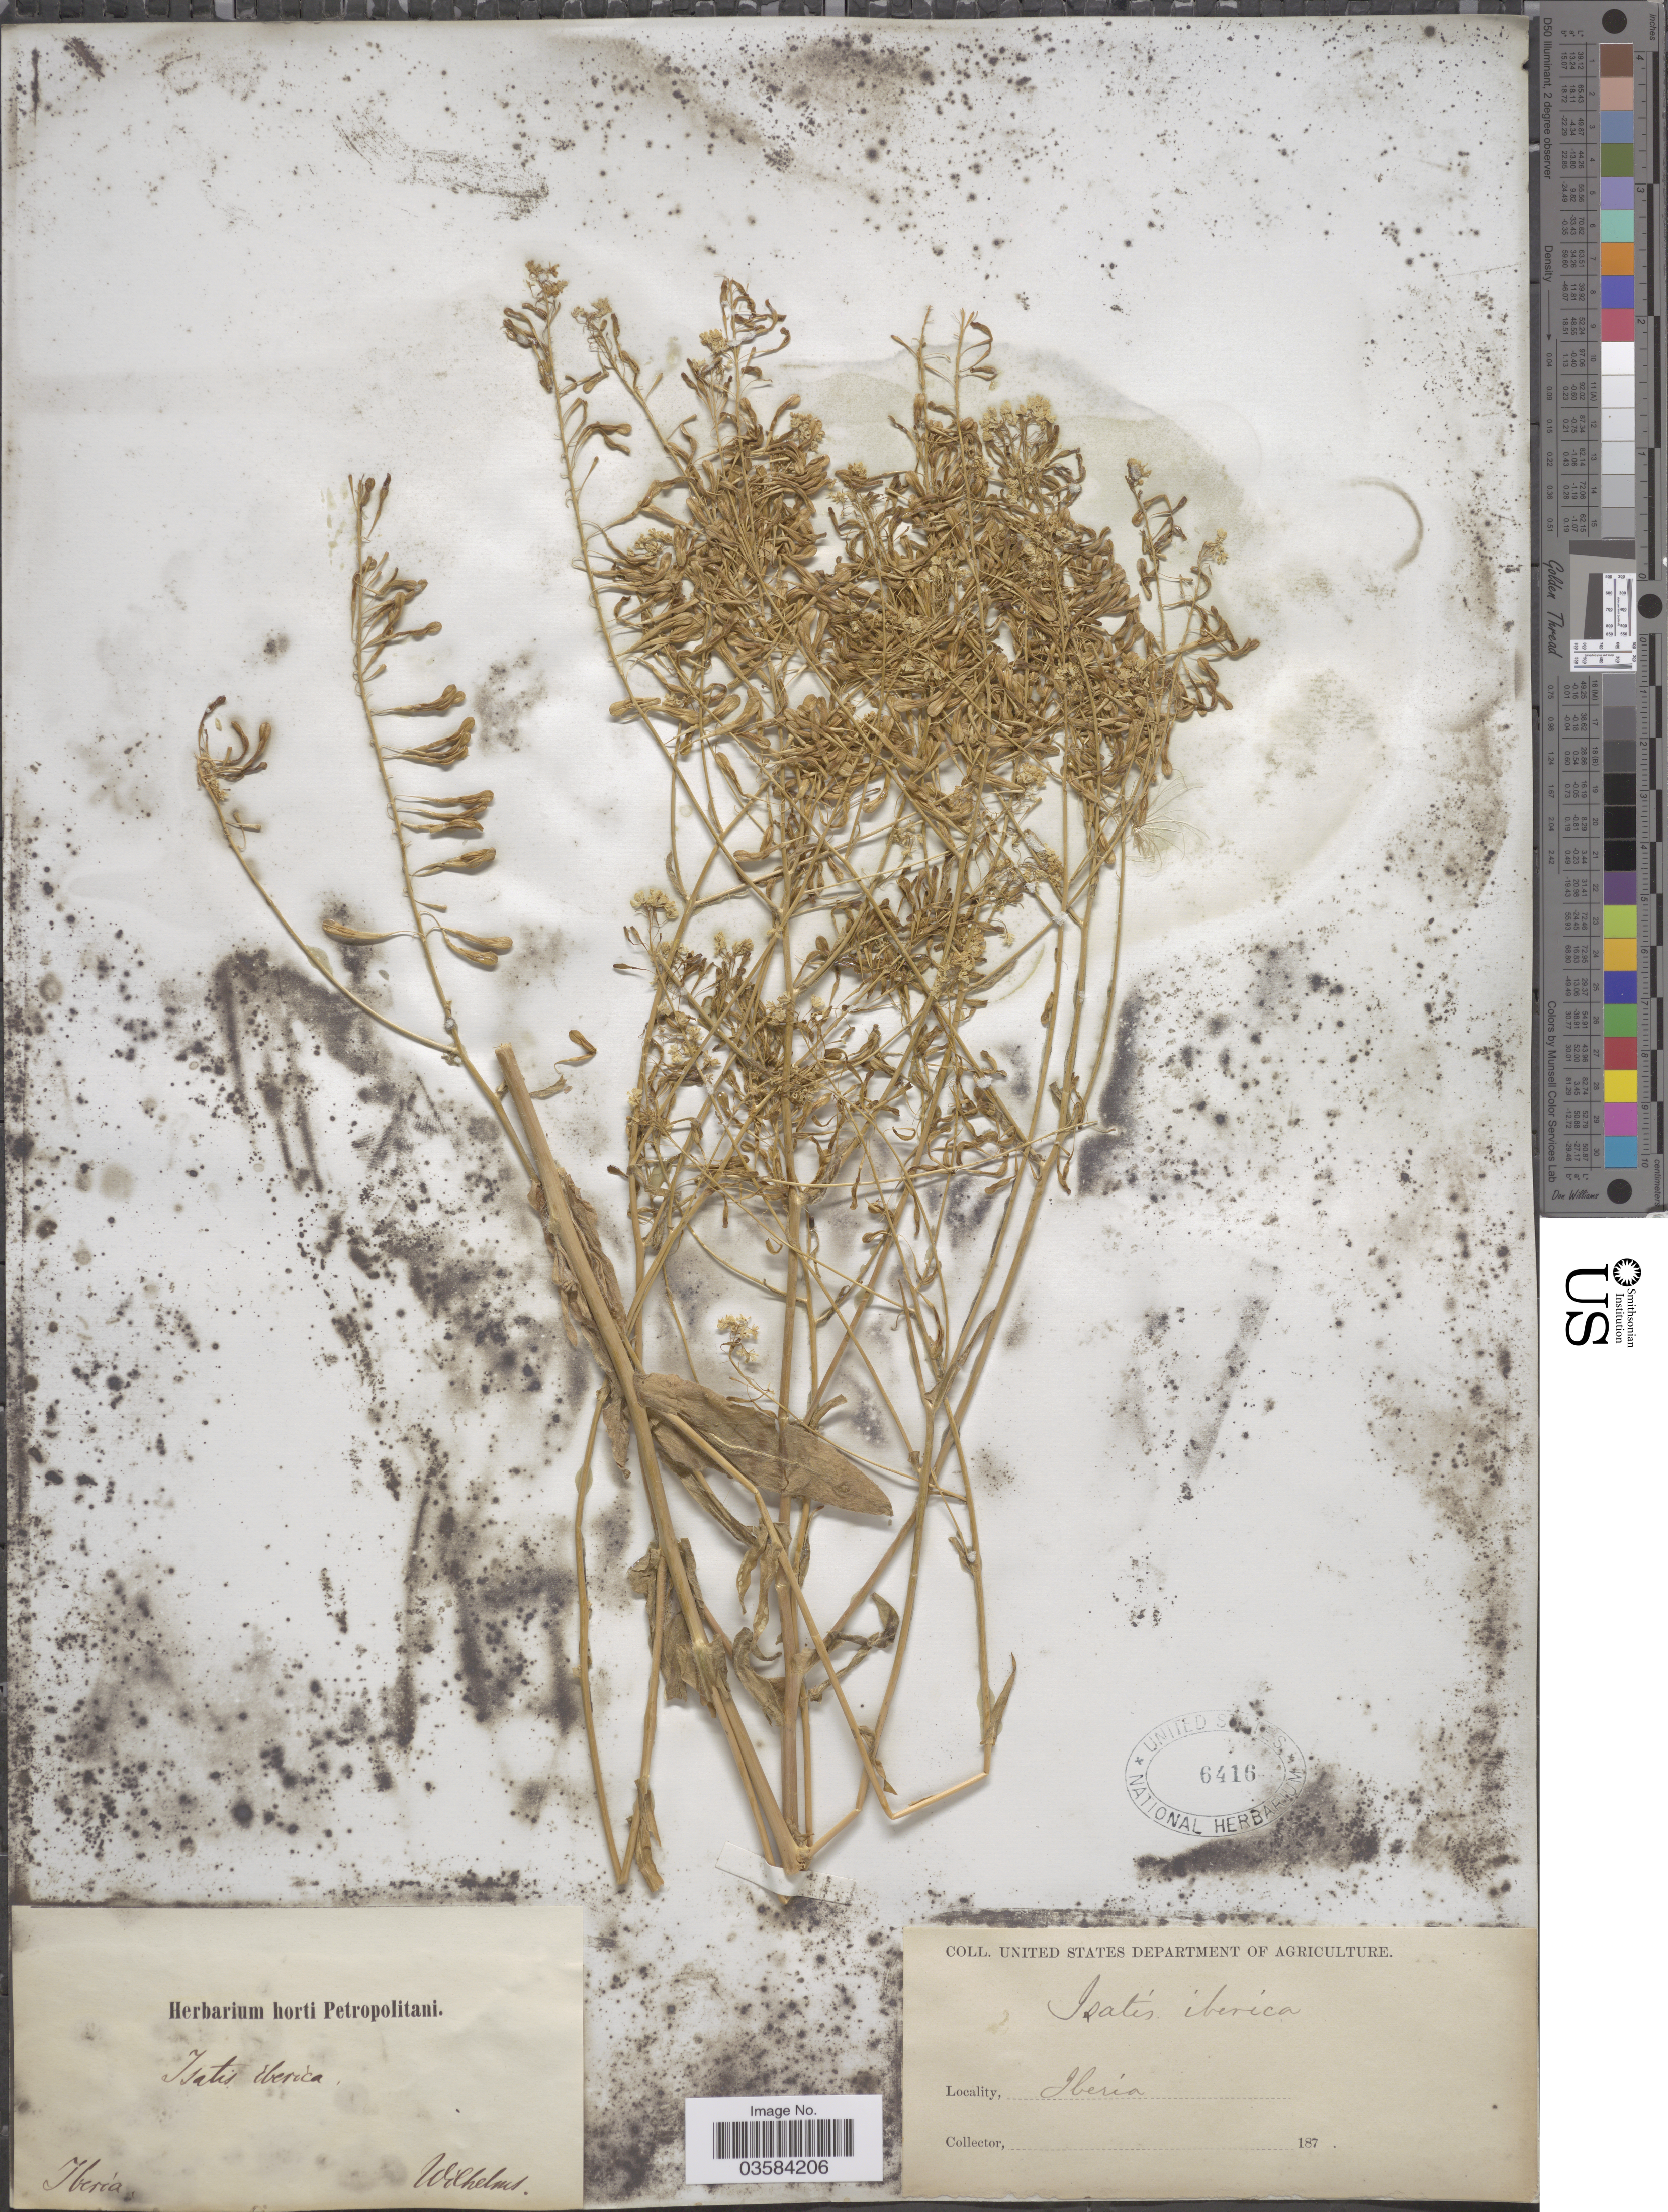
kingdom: Plantae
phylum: Tracheophyta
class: Magnoliopsida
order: Brassicales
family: Brassicaceae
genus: Isatis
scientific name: Isatis iberica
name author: Steven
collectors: C. Wilhelms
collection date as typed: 187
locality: Iberia.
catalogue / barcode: US 6416